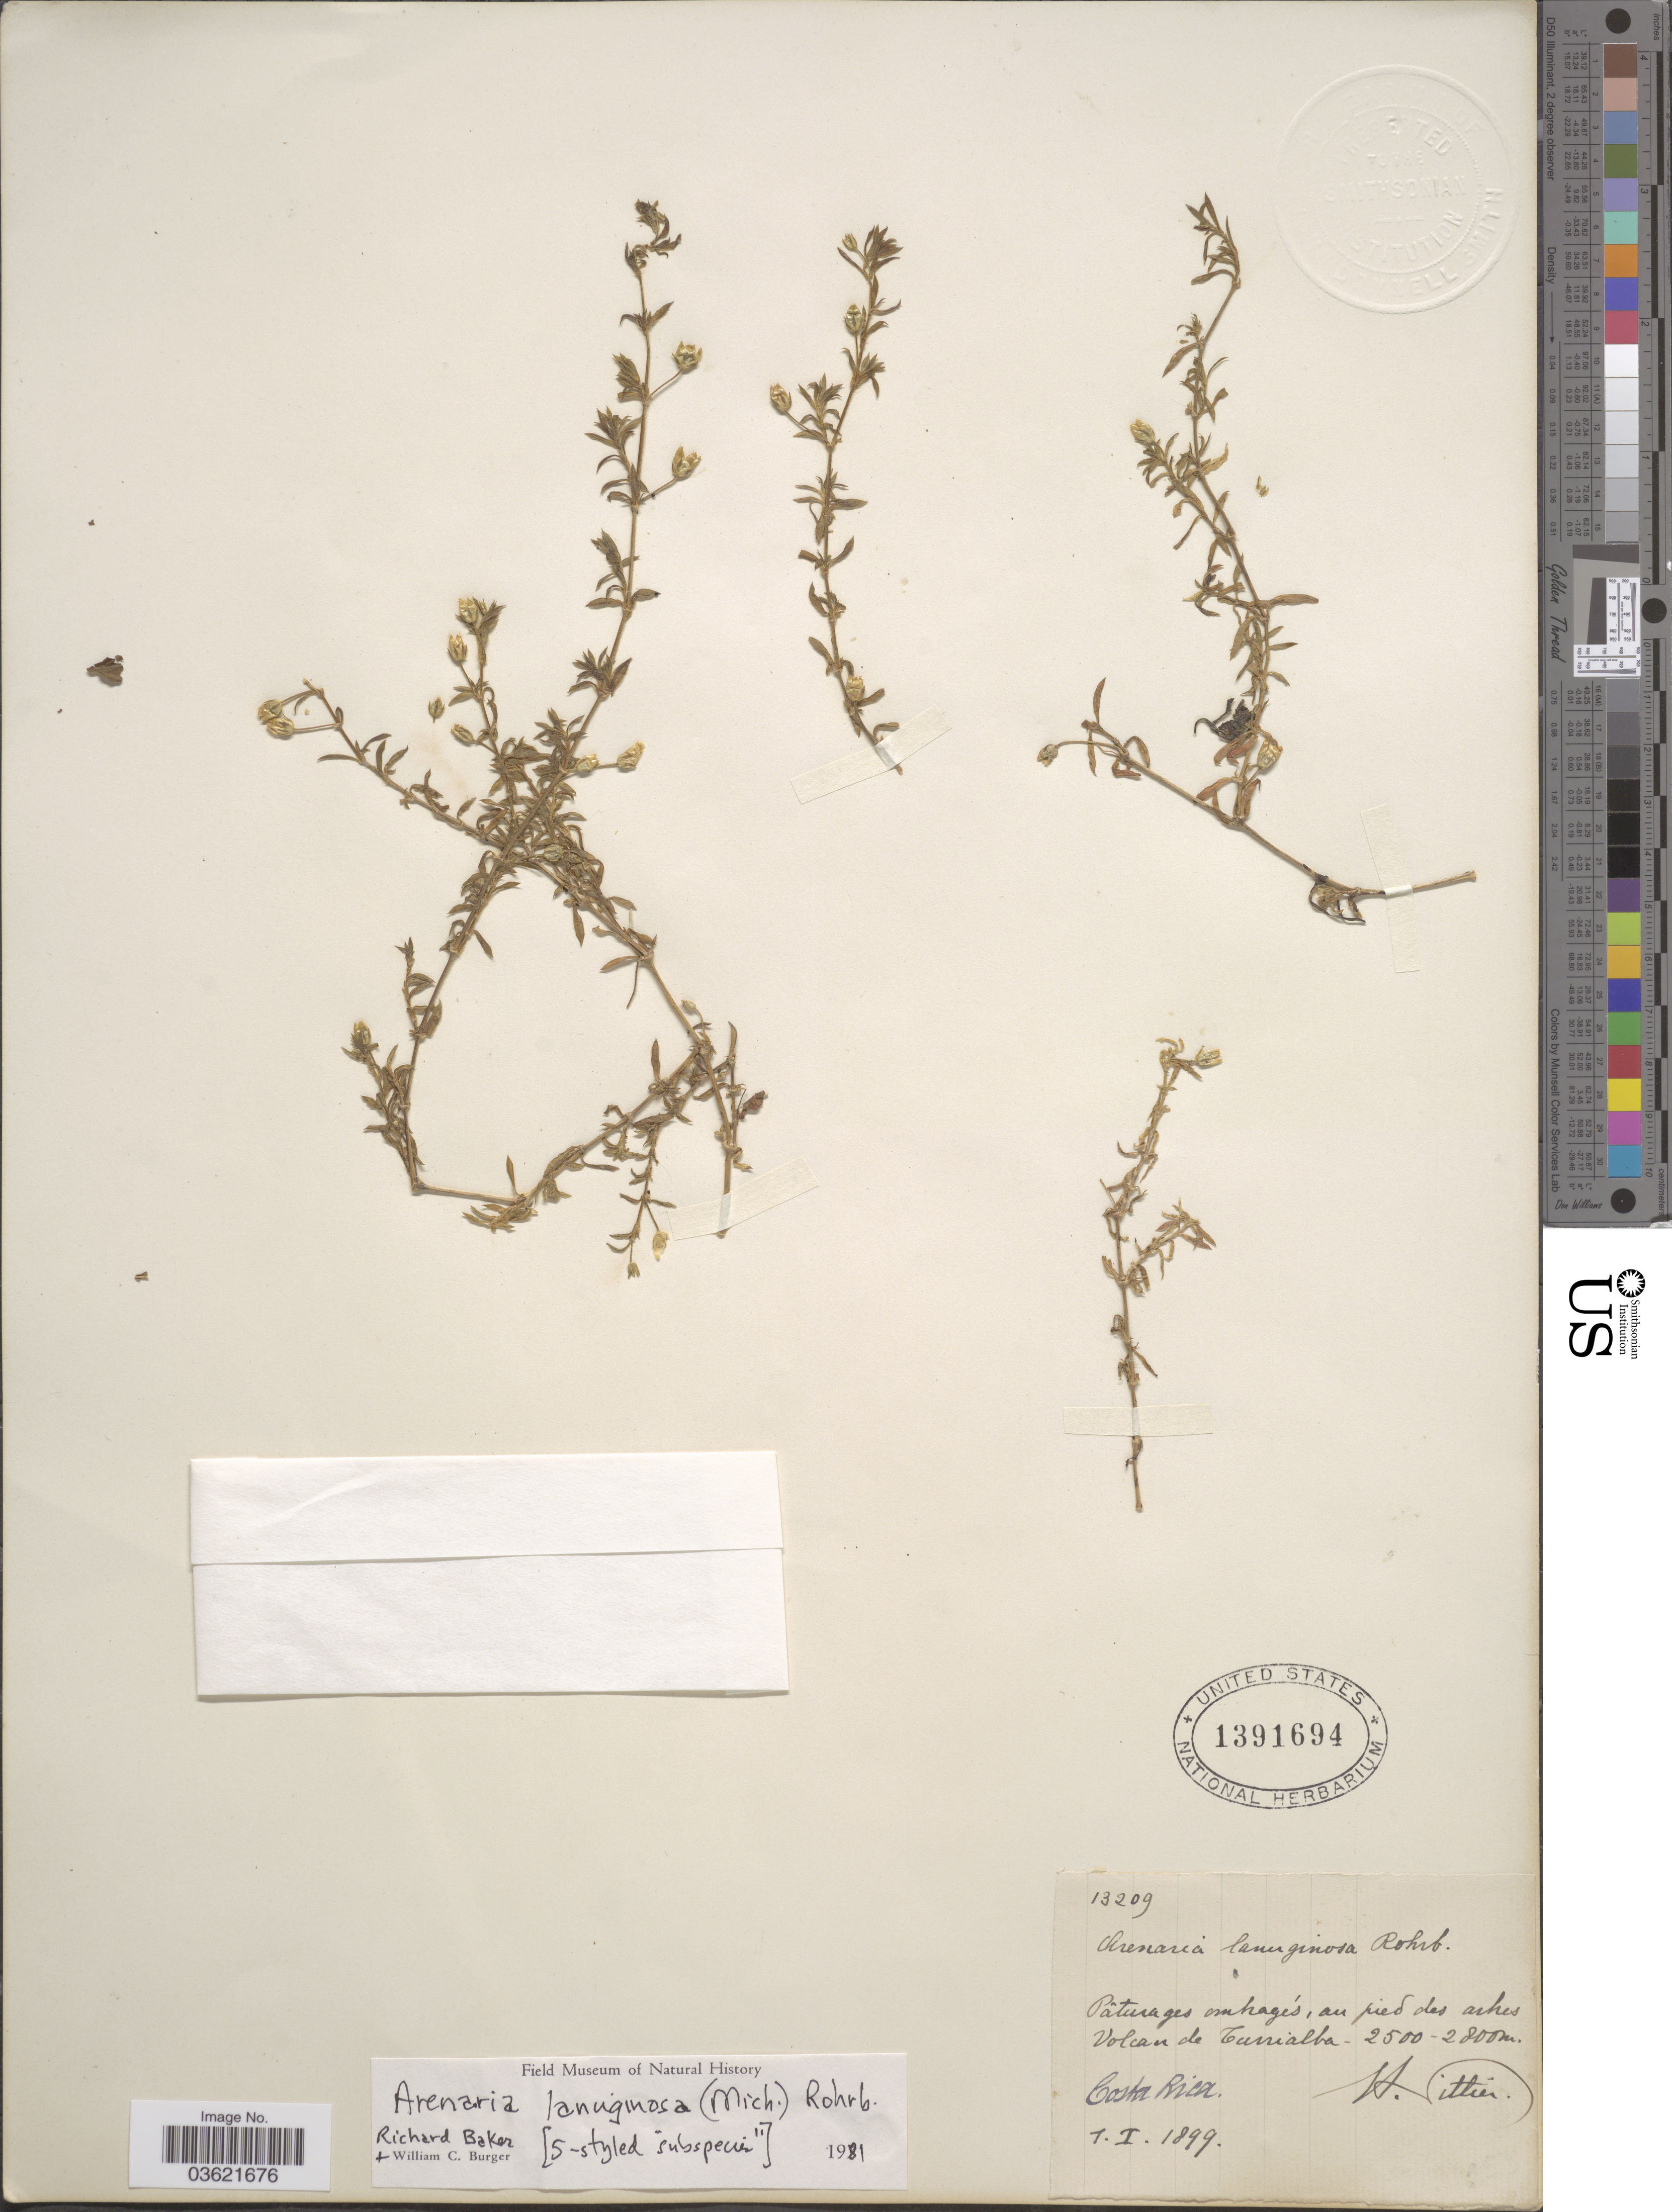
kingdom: Plantae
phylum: Tracheophyta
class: Magnoliopsida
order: Caryophyllales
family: Caryophyllaceae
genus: Arenaria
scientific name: Arenaria lanuginosa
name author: (Michx.) Rohrb.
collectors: H. F. Pittier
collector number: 13209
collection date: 1899-01-07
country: Costa Rica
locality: Pâturages ombragés, au pied des arbres Volcan de Turrialba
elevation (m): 2500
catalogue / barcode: US 1391694